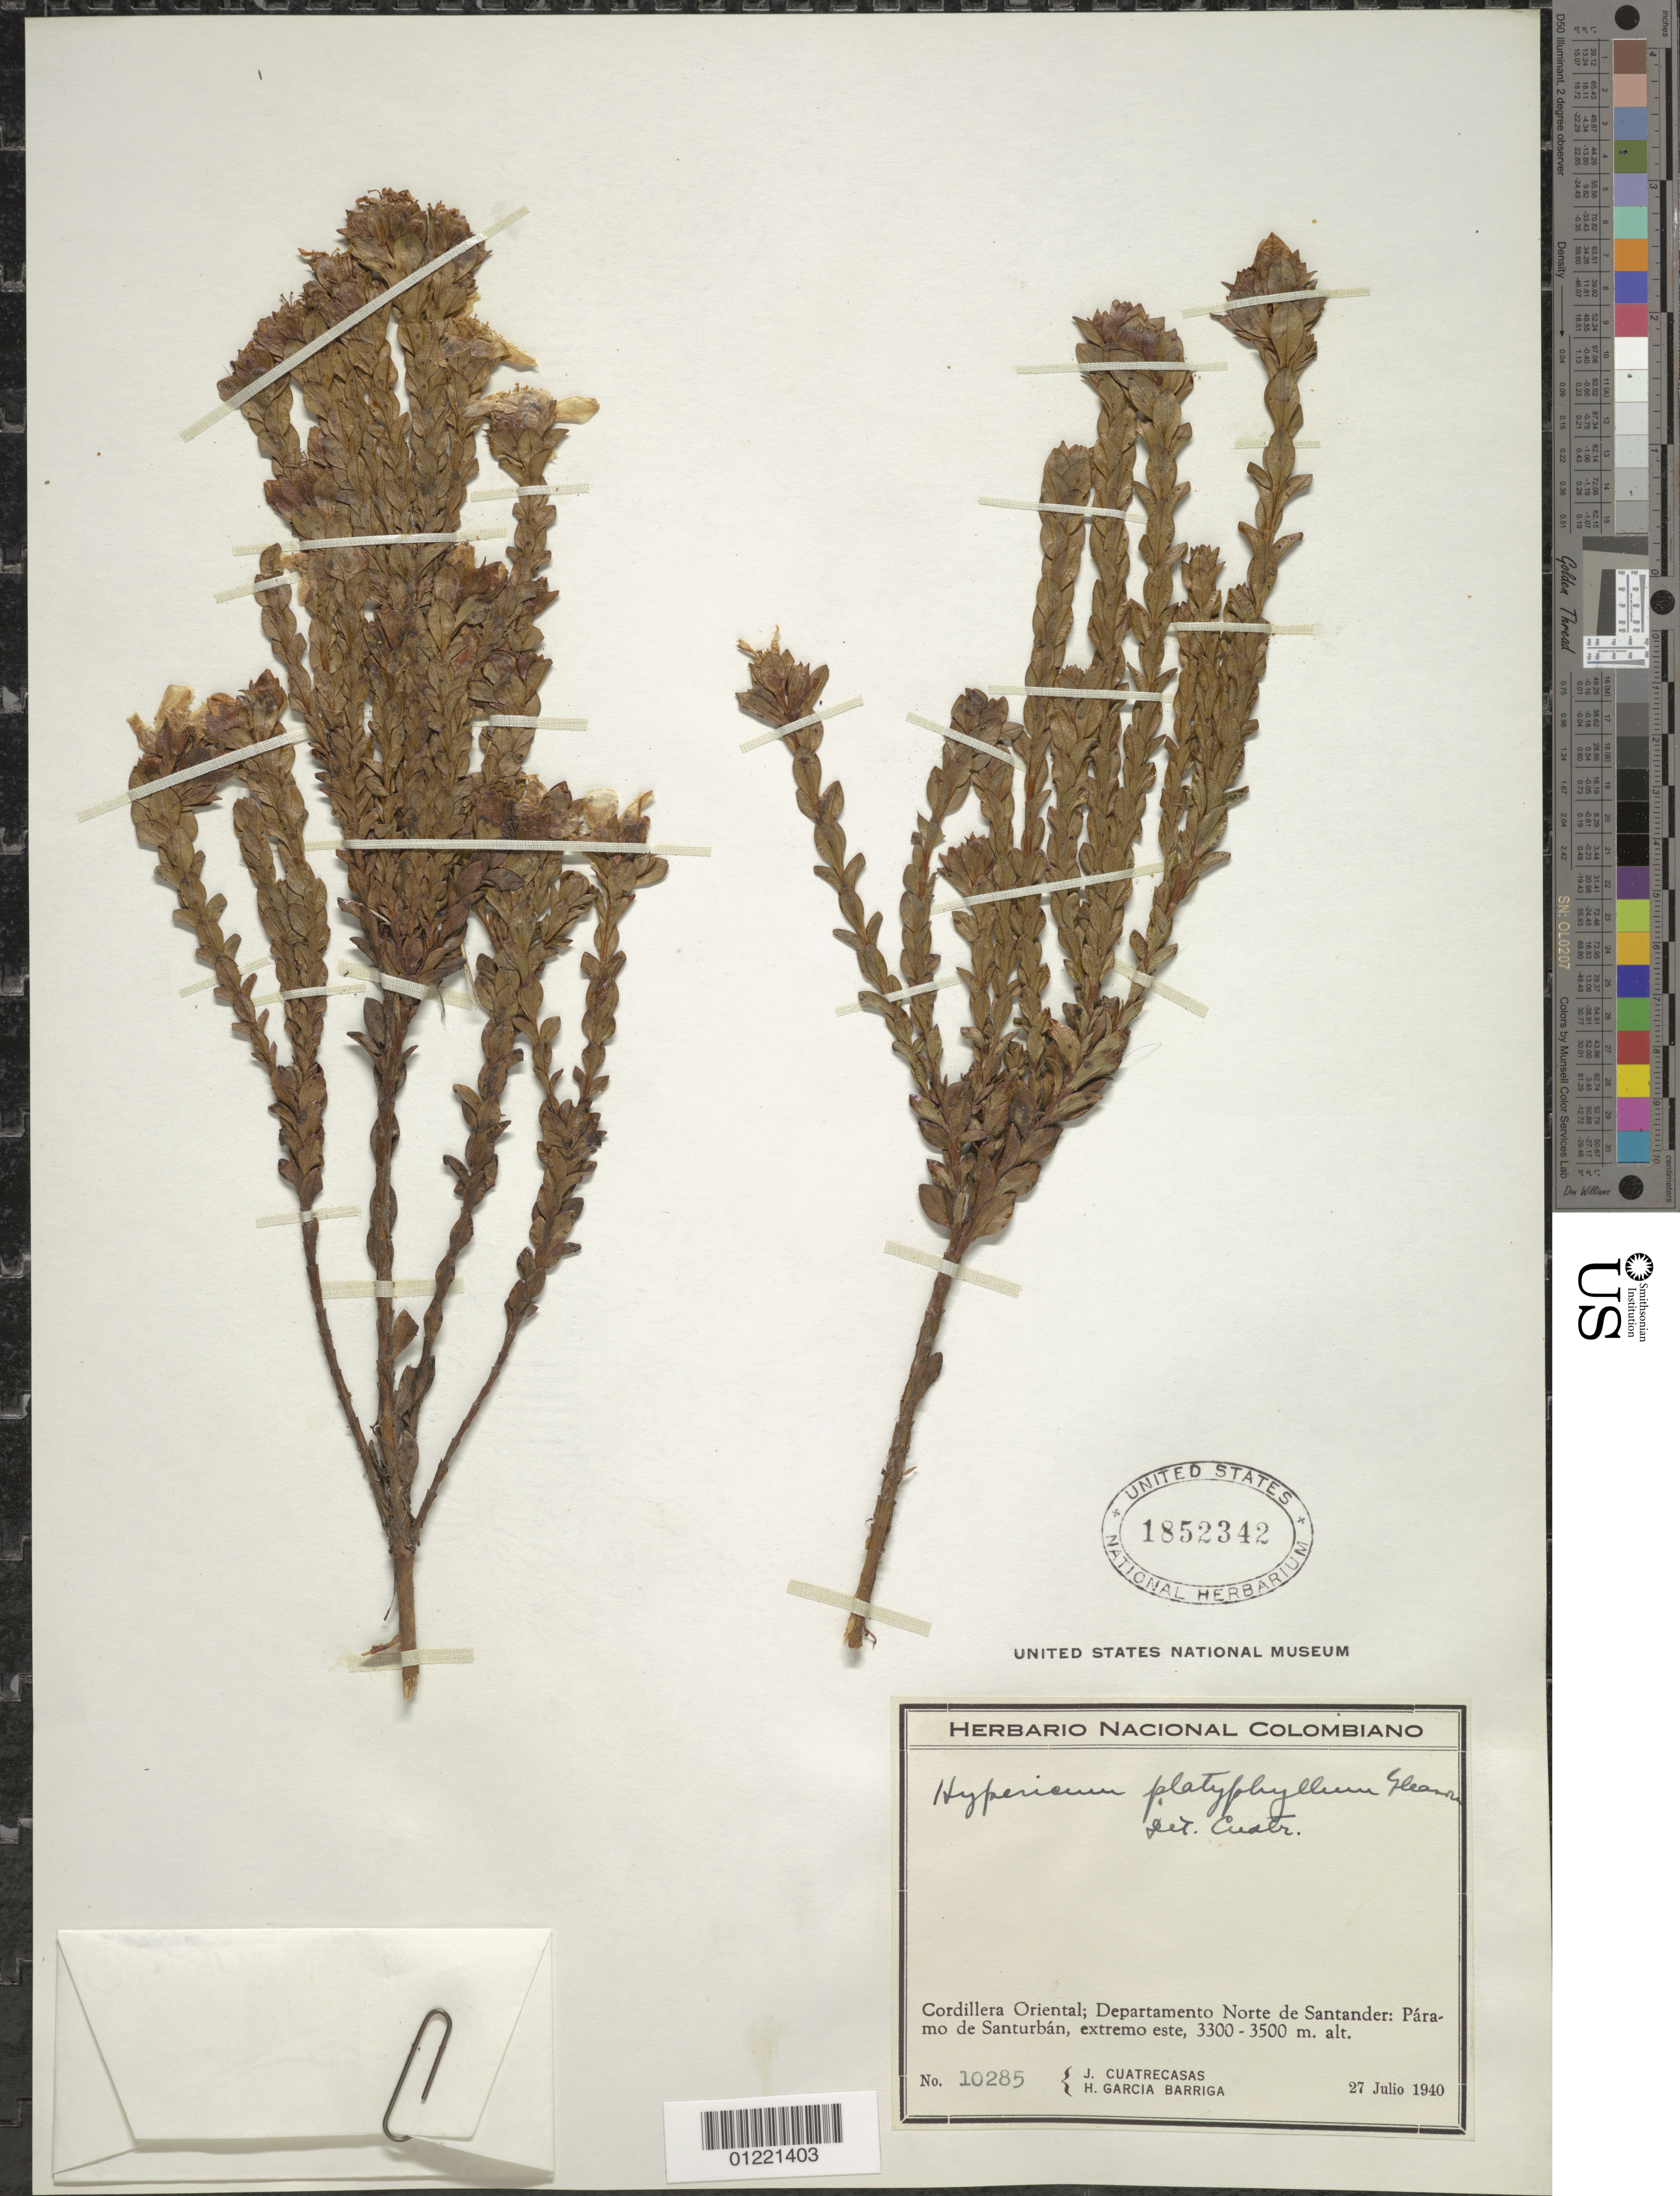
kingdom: Plantae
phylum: Tracheophyta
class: Magnoliopsida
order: Malpighiales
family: Hypericaceae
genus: Hypericum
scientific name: Hypericum mexicanum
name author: L.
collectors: J. Cuatrecasas & H. García Barriga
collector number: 10285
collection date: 1940-07-27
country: Colombia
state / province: Norte de Santander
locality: Paramo de Santurban, extremo este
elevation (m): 3300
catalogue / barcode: US 1852342